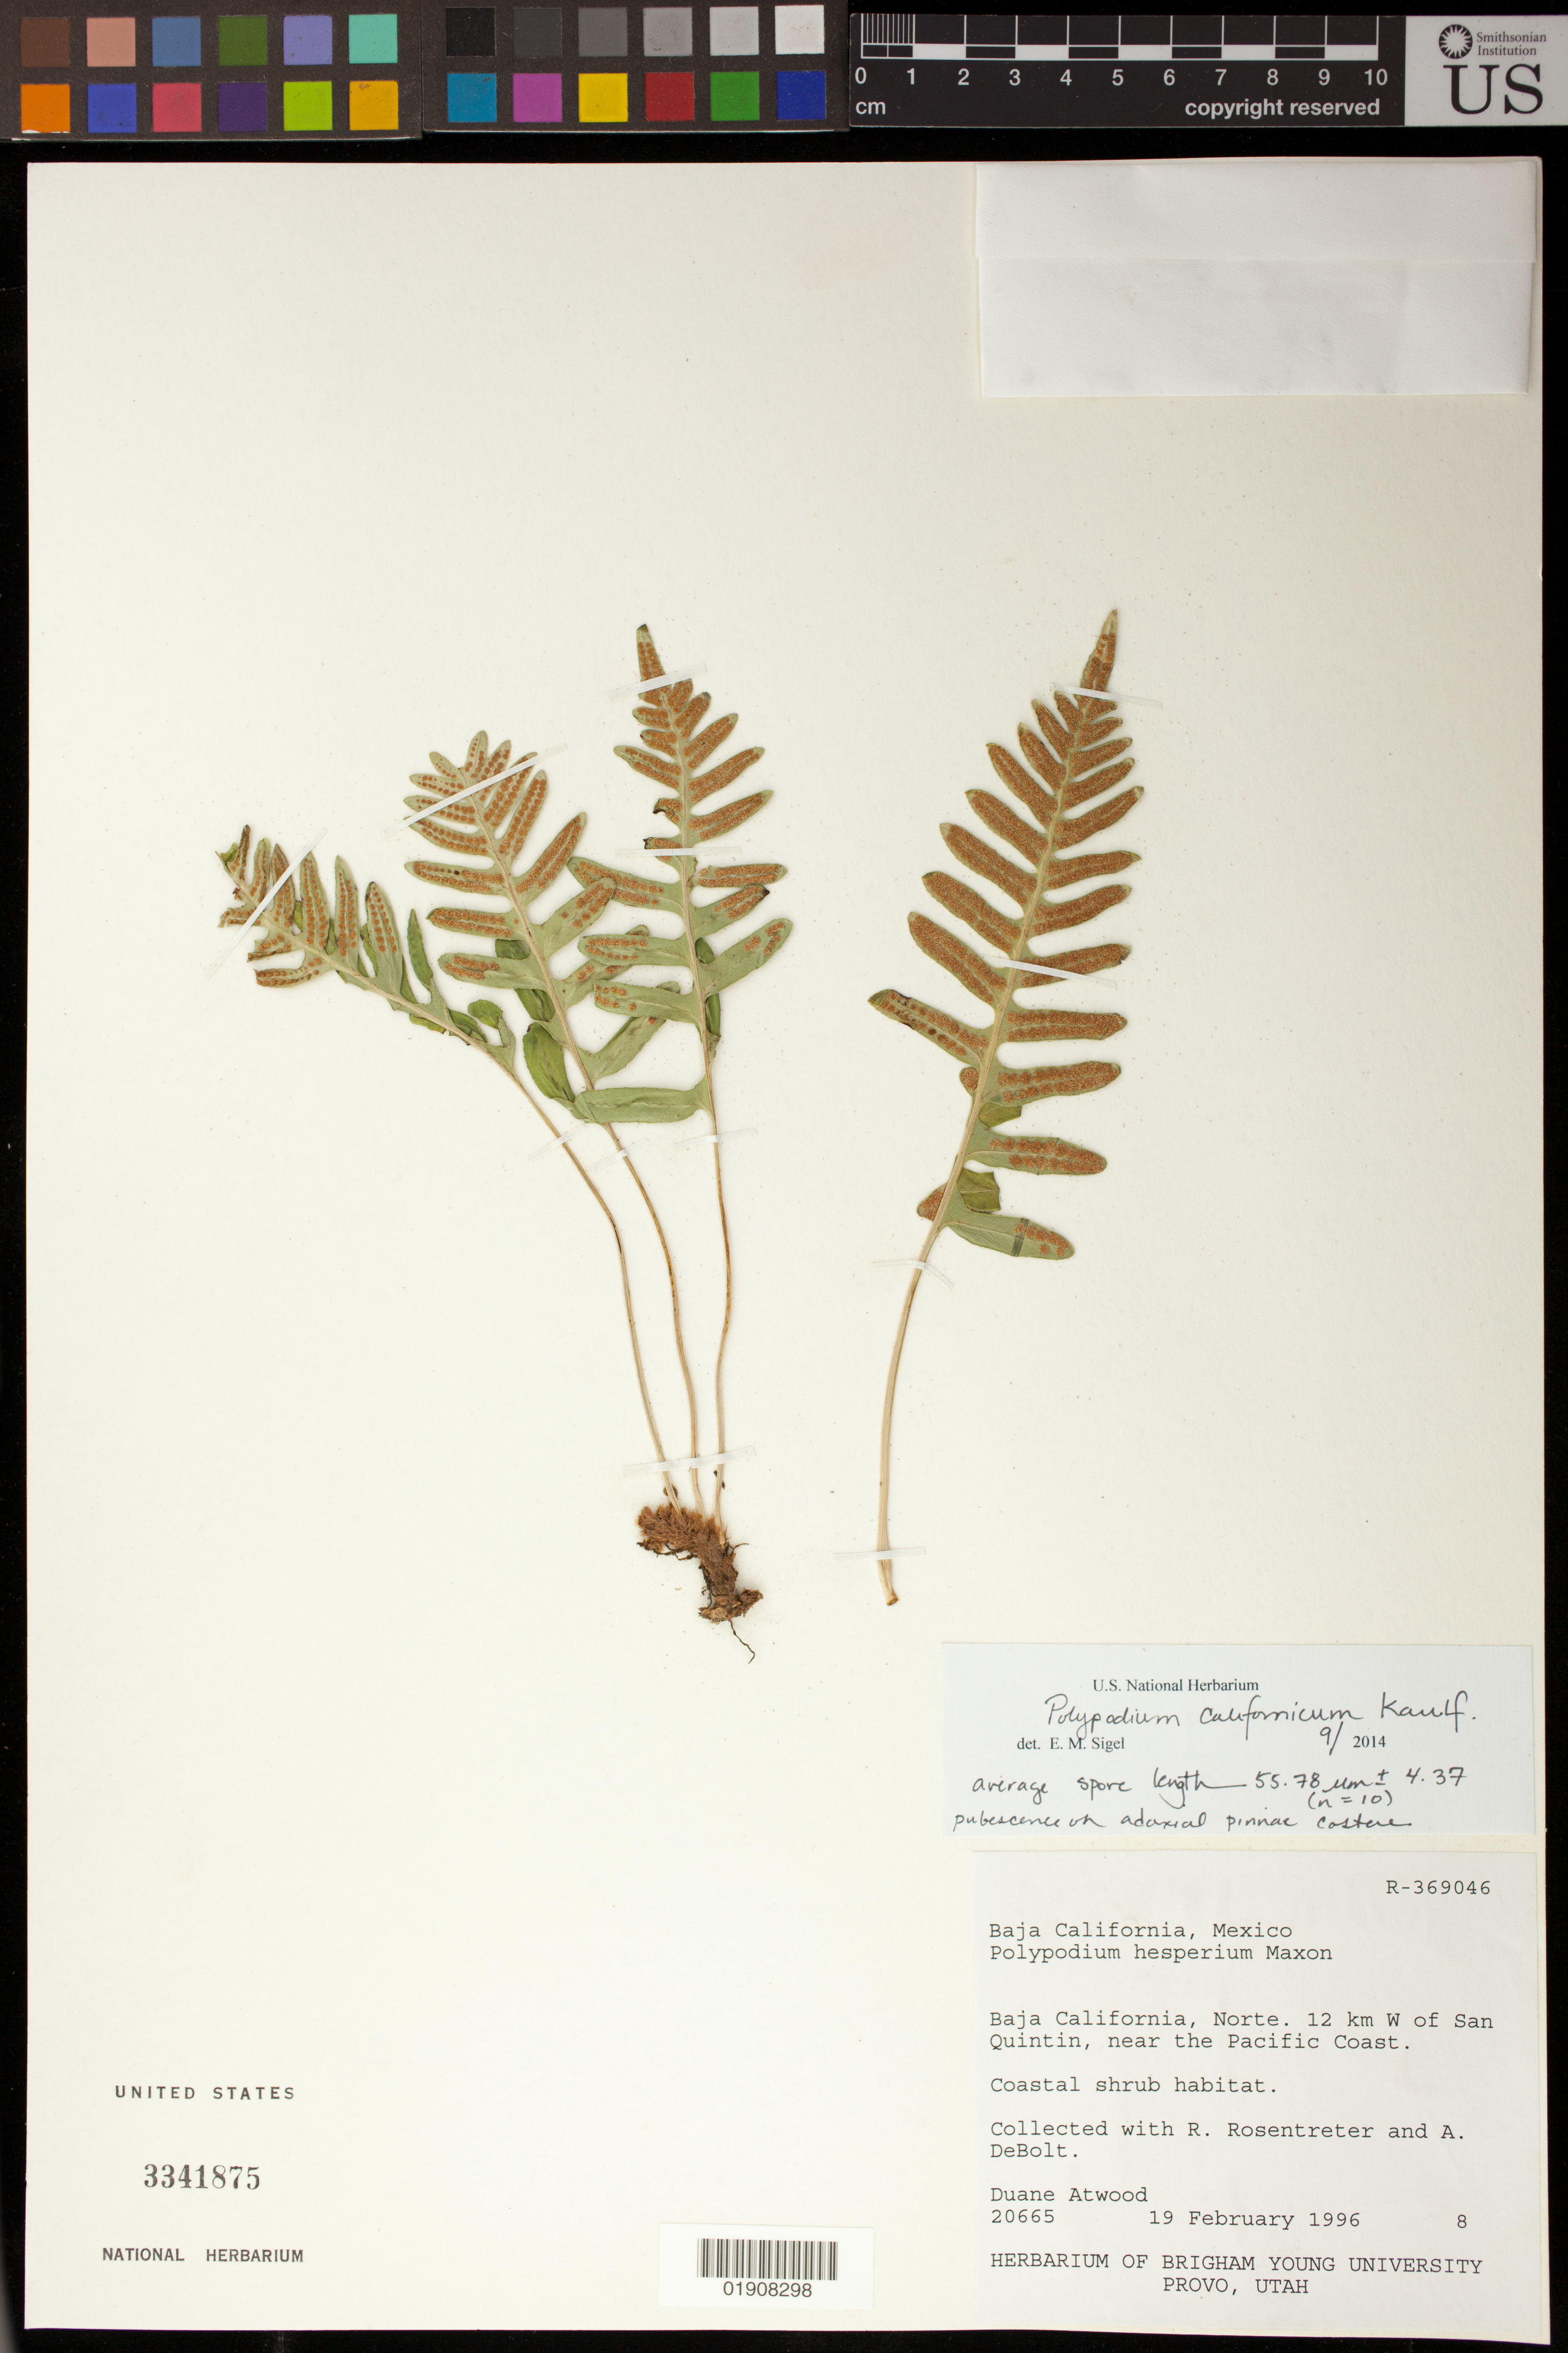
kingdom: Plantae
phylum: Tracheophyta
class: Polypodiopsida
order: Polypodiales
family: Polypodiaceae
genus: Polypodium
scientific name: Polypodium californicum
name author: Kaulf.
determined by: Sigel, E. M.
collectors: D. Atwood, R. Rosentreter & A. DeBolt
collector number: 20665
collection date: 1996-02-19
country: Mexico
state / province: Baja California Norte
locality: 12 km W of San Quintin, near the Pacific Coast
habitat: Coastal shrub habitat.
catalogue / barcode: US 3341875